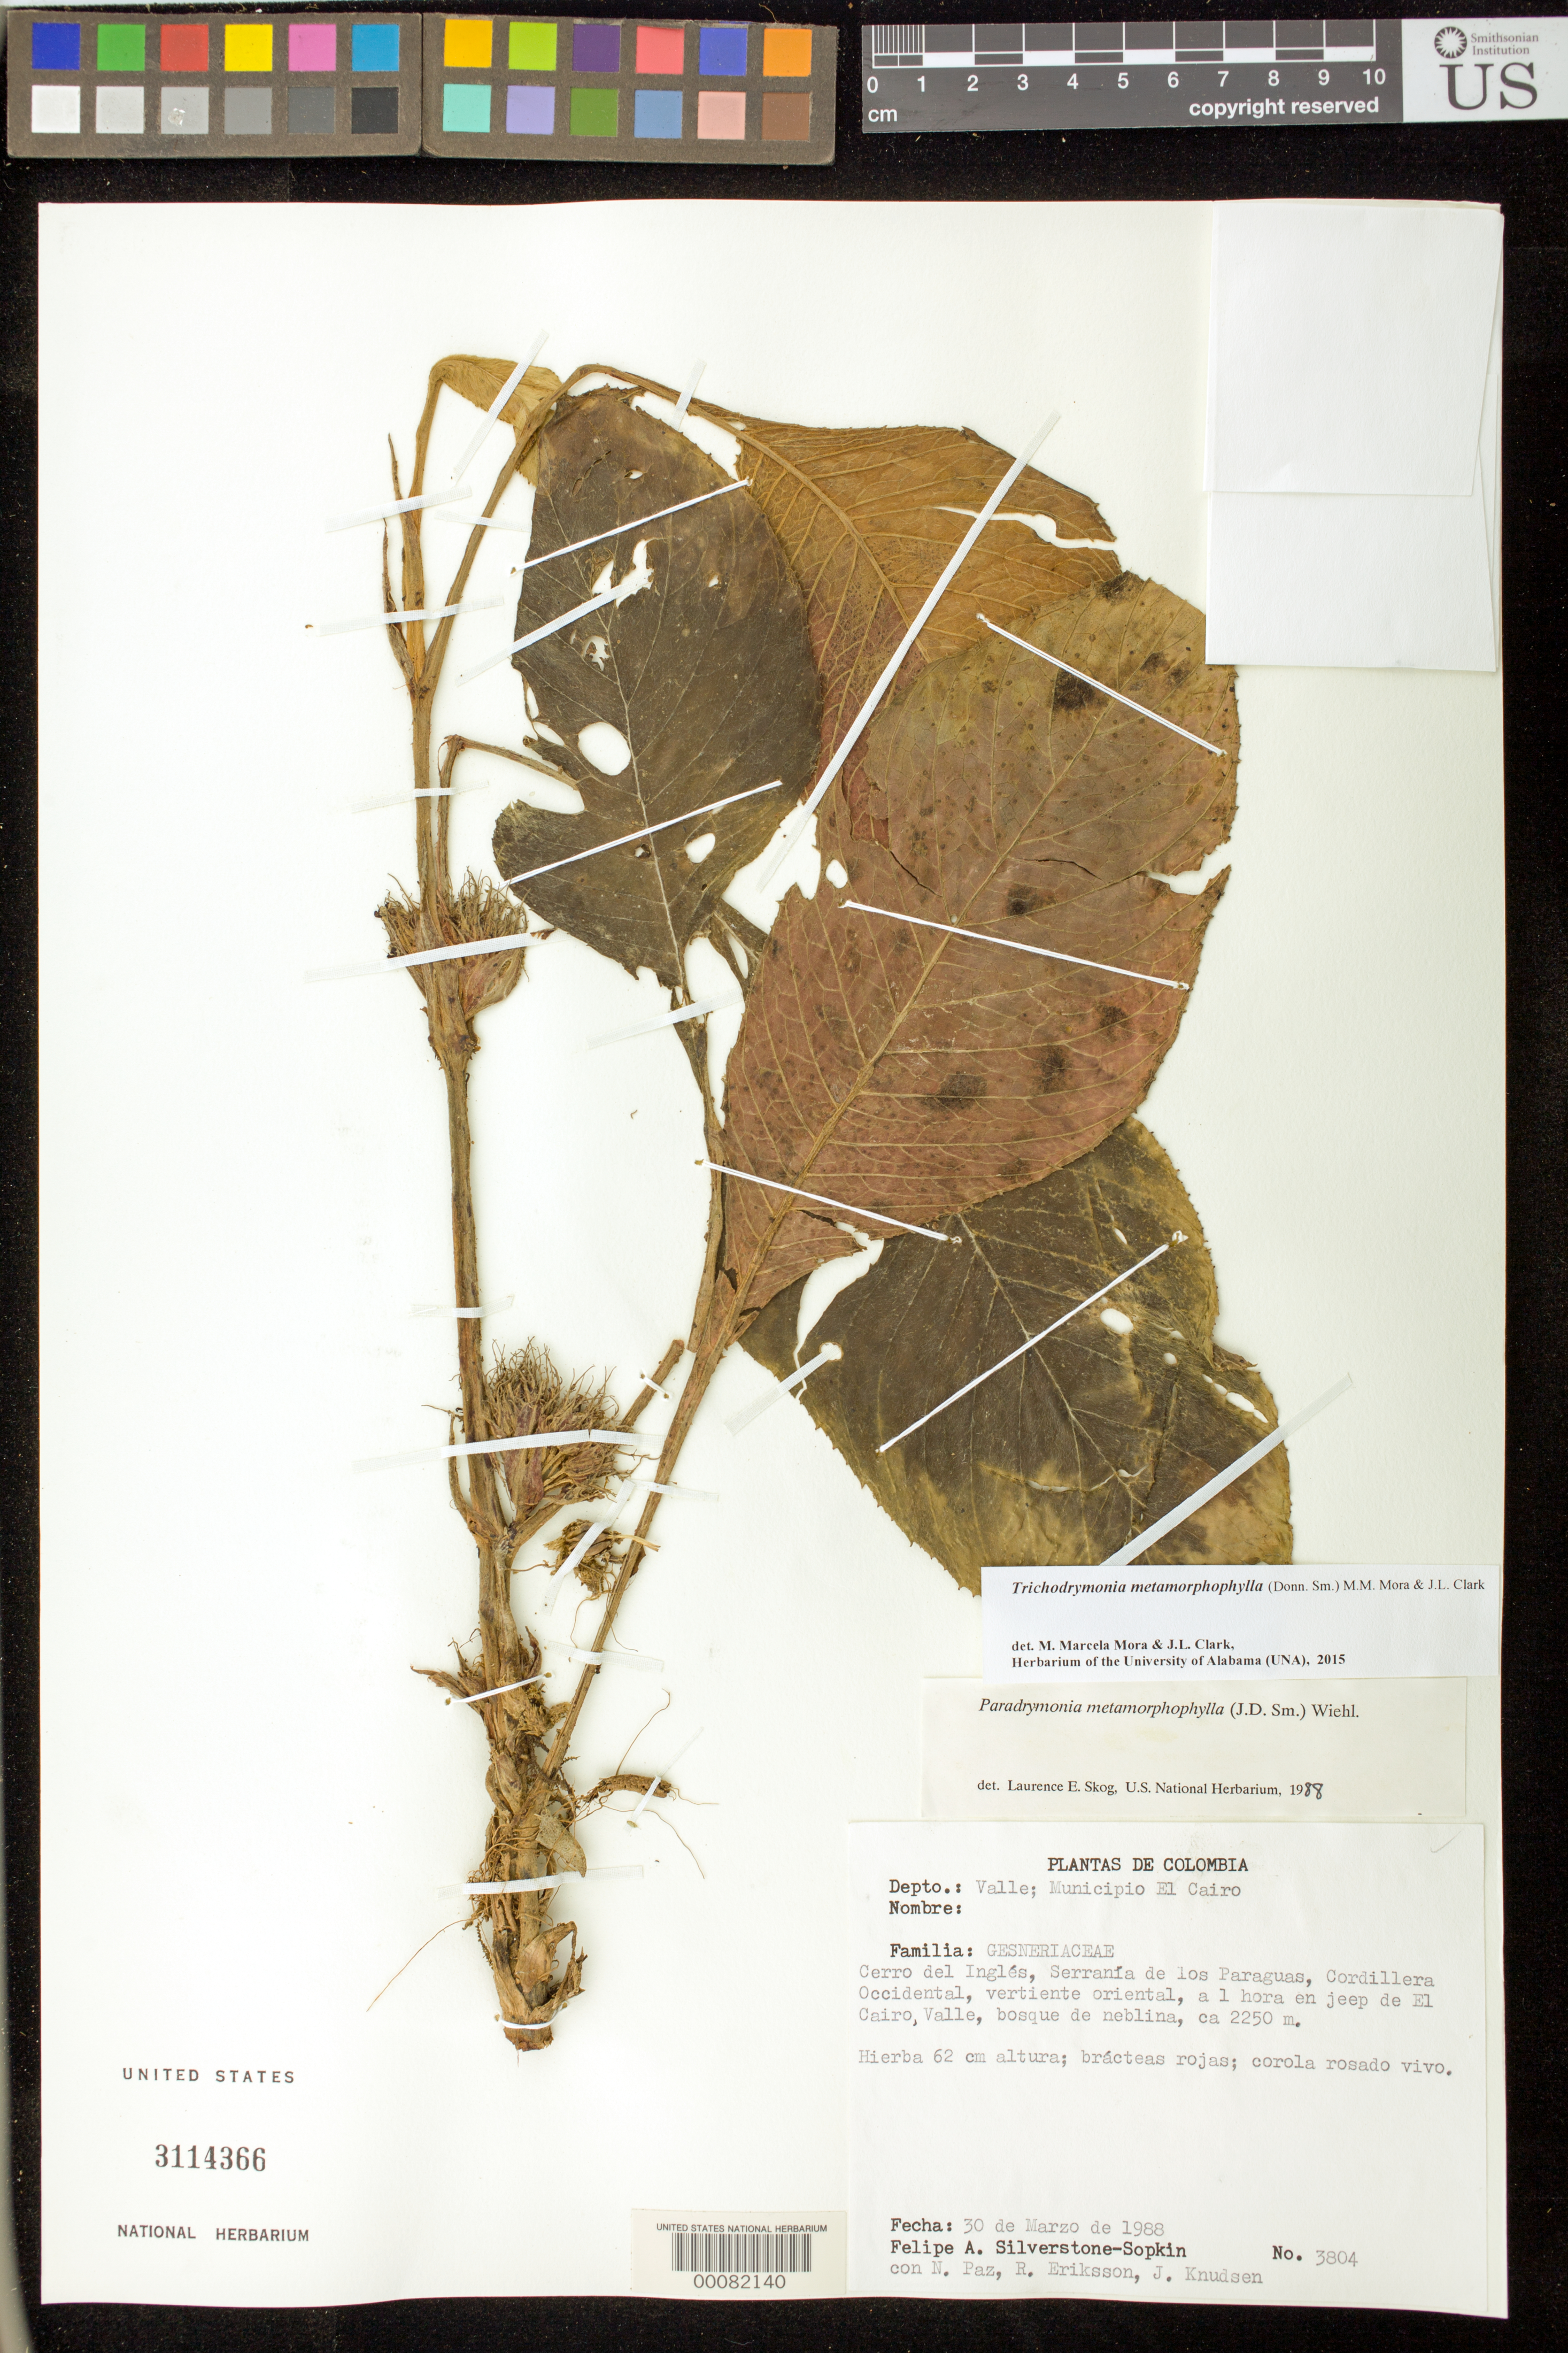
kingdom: Plantae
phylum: Tracheophyta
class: Magnoliopsida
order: Lamiales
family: Gesneriaceae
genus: Trichodrymonia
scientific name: Trichodrymonia metamorphophylla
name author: (Donn. Sm.) M.M. Mora & J.L. Clark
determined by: Mora, M. M.; Clark, J. L.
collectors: P. A. Silverstone-Sopkin & et al.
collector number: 3804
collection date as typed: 30 Mar 1988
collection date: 1988-03-30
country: Colombia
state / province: Valle del Cauca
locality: Municipality El Cairo, Serrania de los Paraguas, Cordillera Occidental, eastern slope, about 1hr by jeep from El Cairo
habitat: Misty forest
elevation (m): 2250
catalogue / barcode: US 3114366